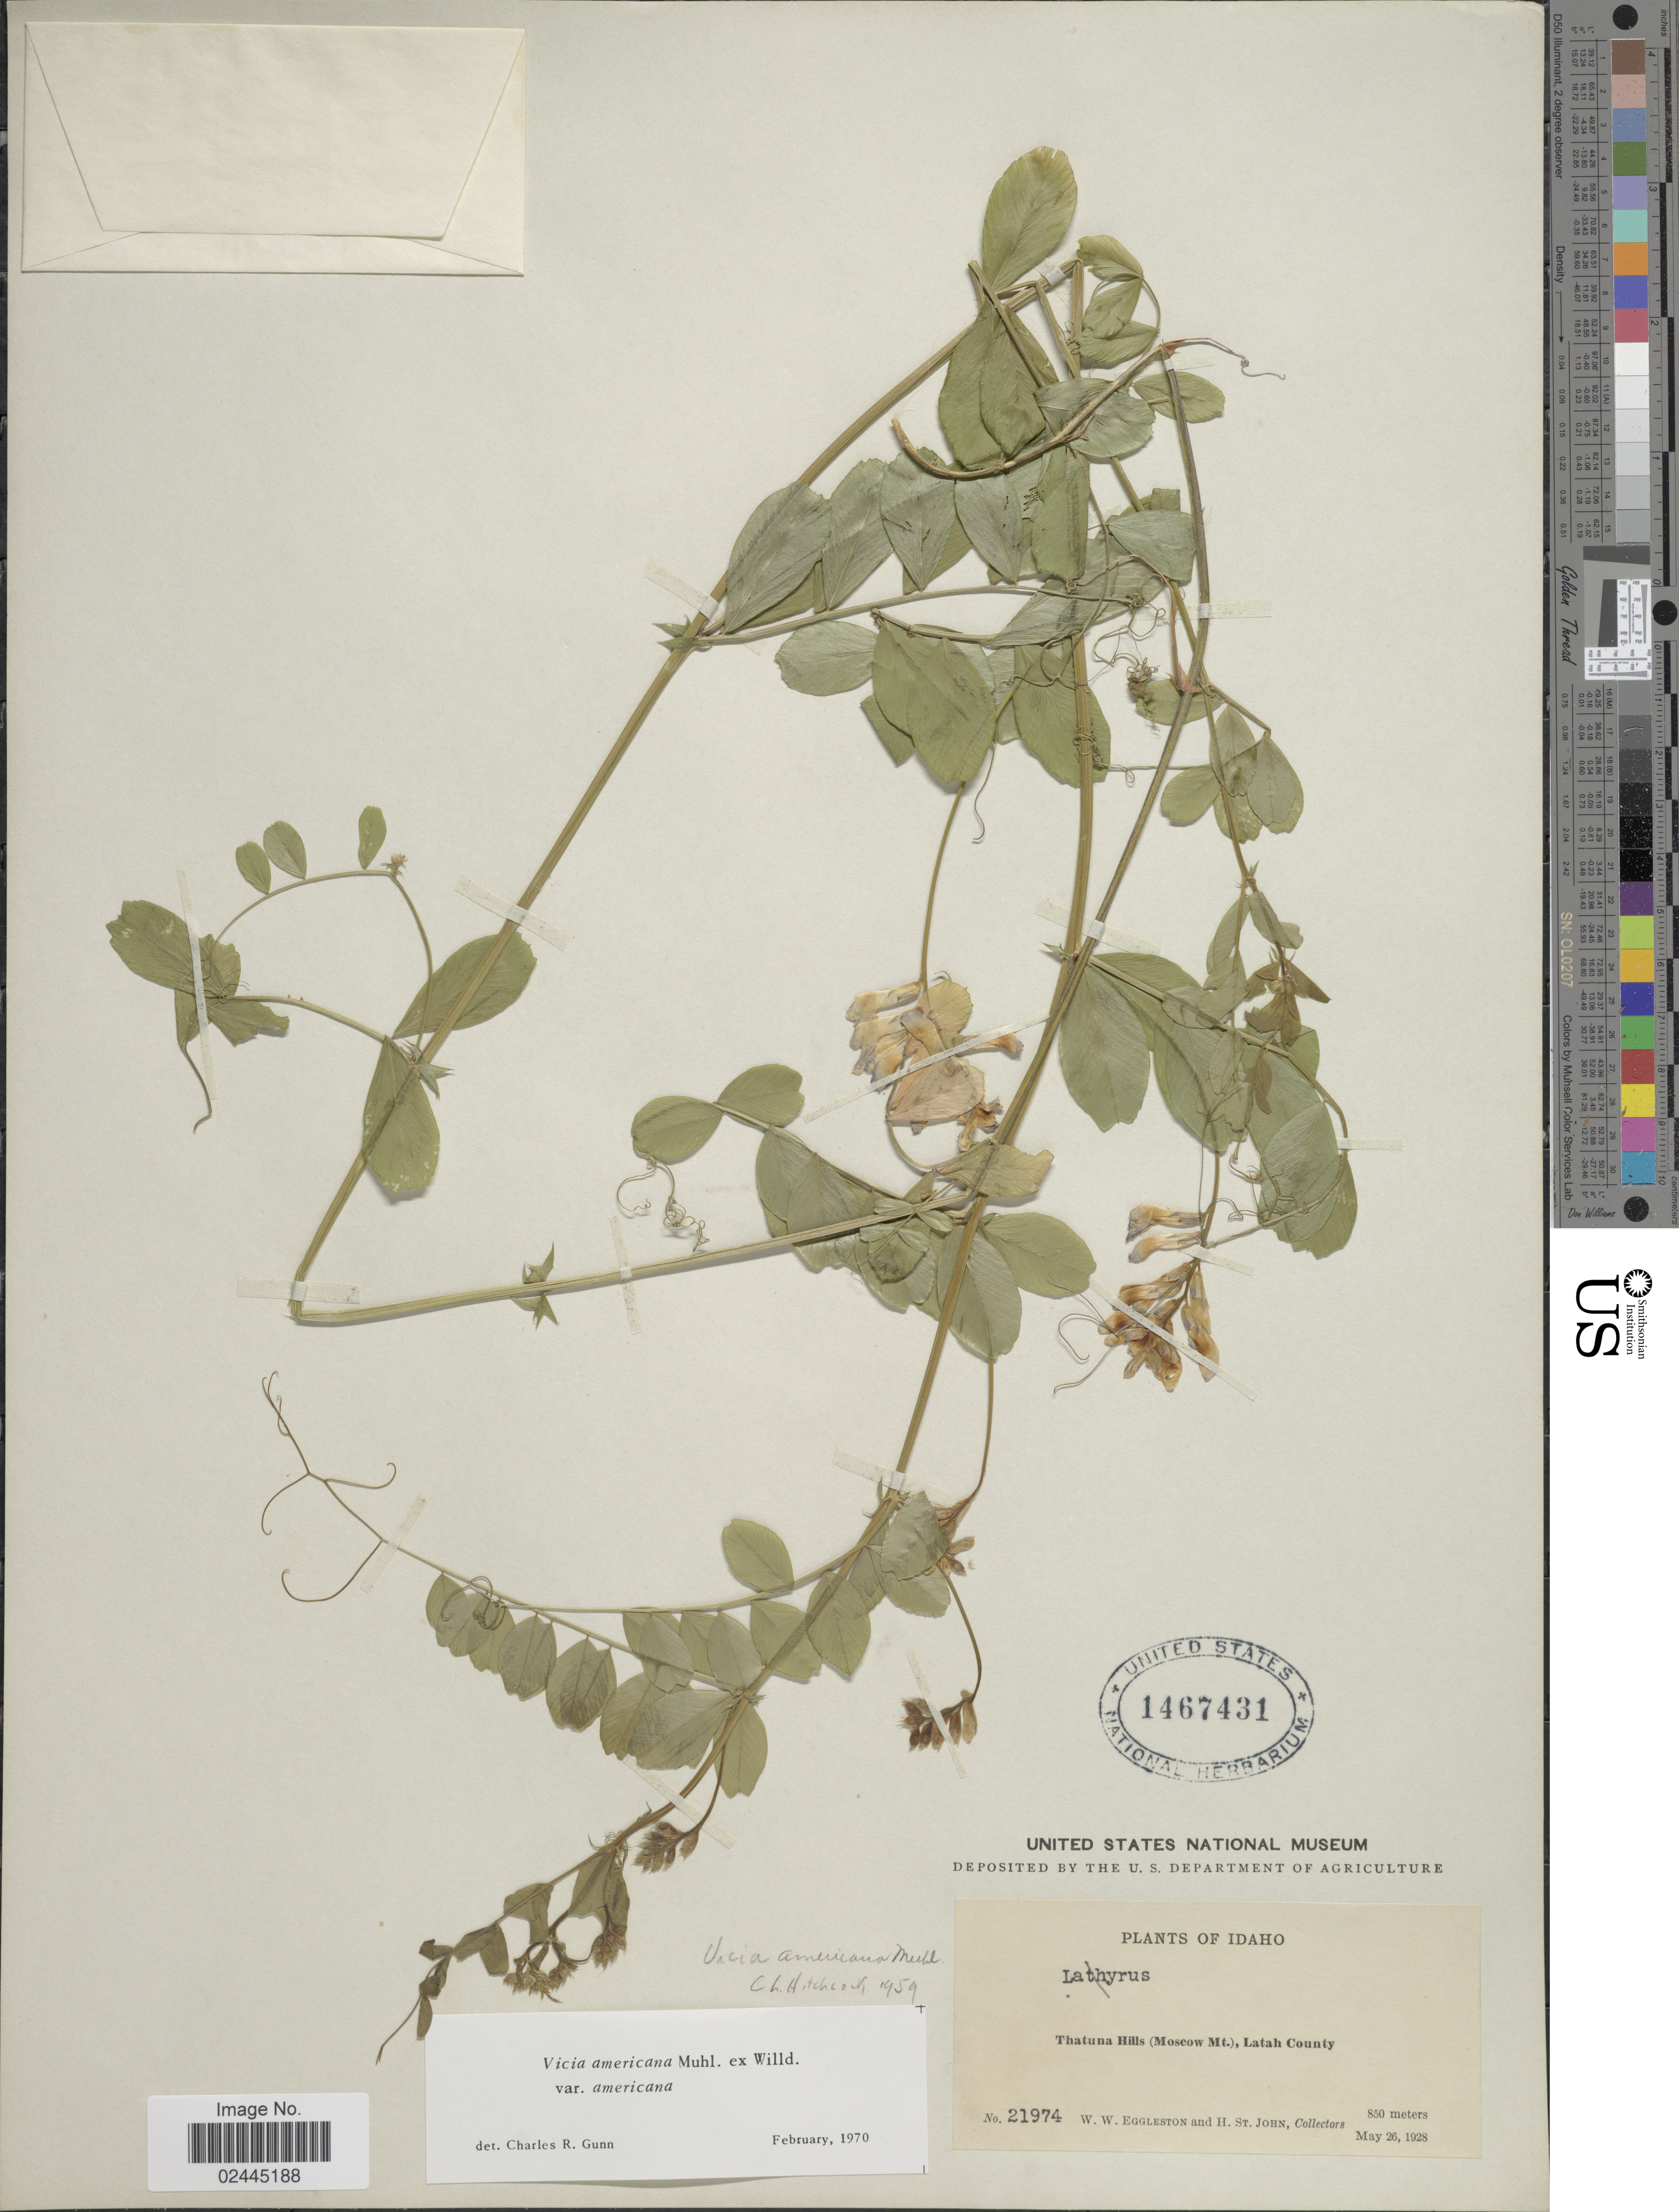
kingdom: Plantae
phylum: Tracheophyta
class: Magnoliopsida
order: Fabales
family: Fabaceae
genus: Vicia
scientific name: Vicia americana var. americana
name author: Muhl. ex Willd.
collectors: W. W. Eggleston & H. St. John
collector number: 21974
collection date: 1928-05-26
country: United States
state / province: Idaho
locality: Thatuna Hilla (Moscow Mt.), Latah County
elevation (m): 850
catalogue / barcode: US 1467431